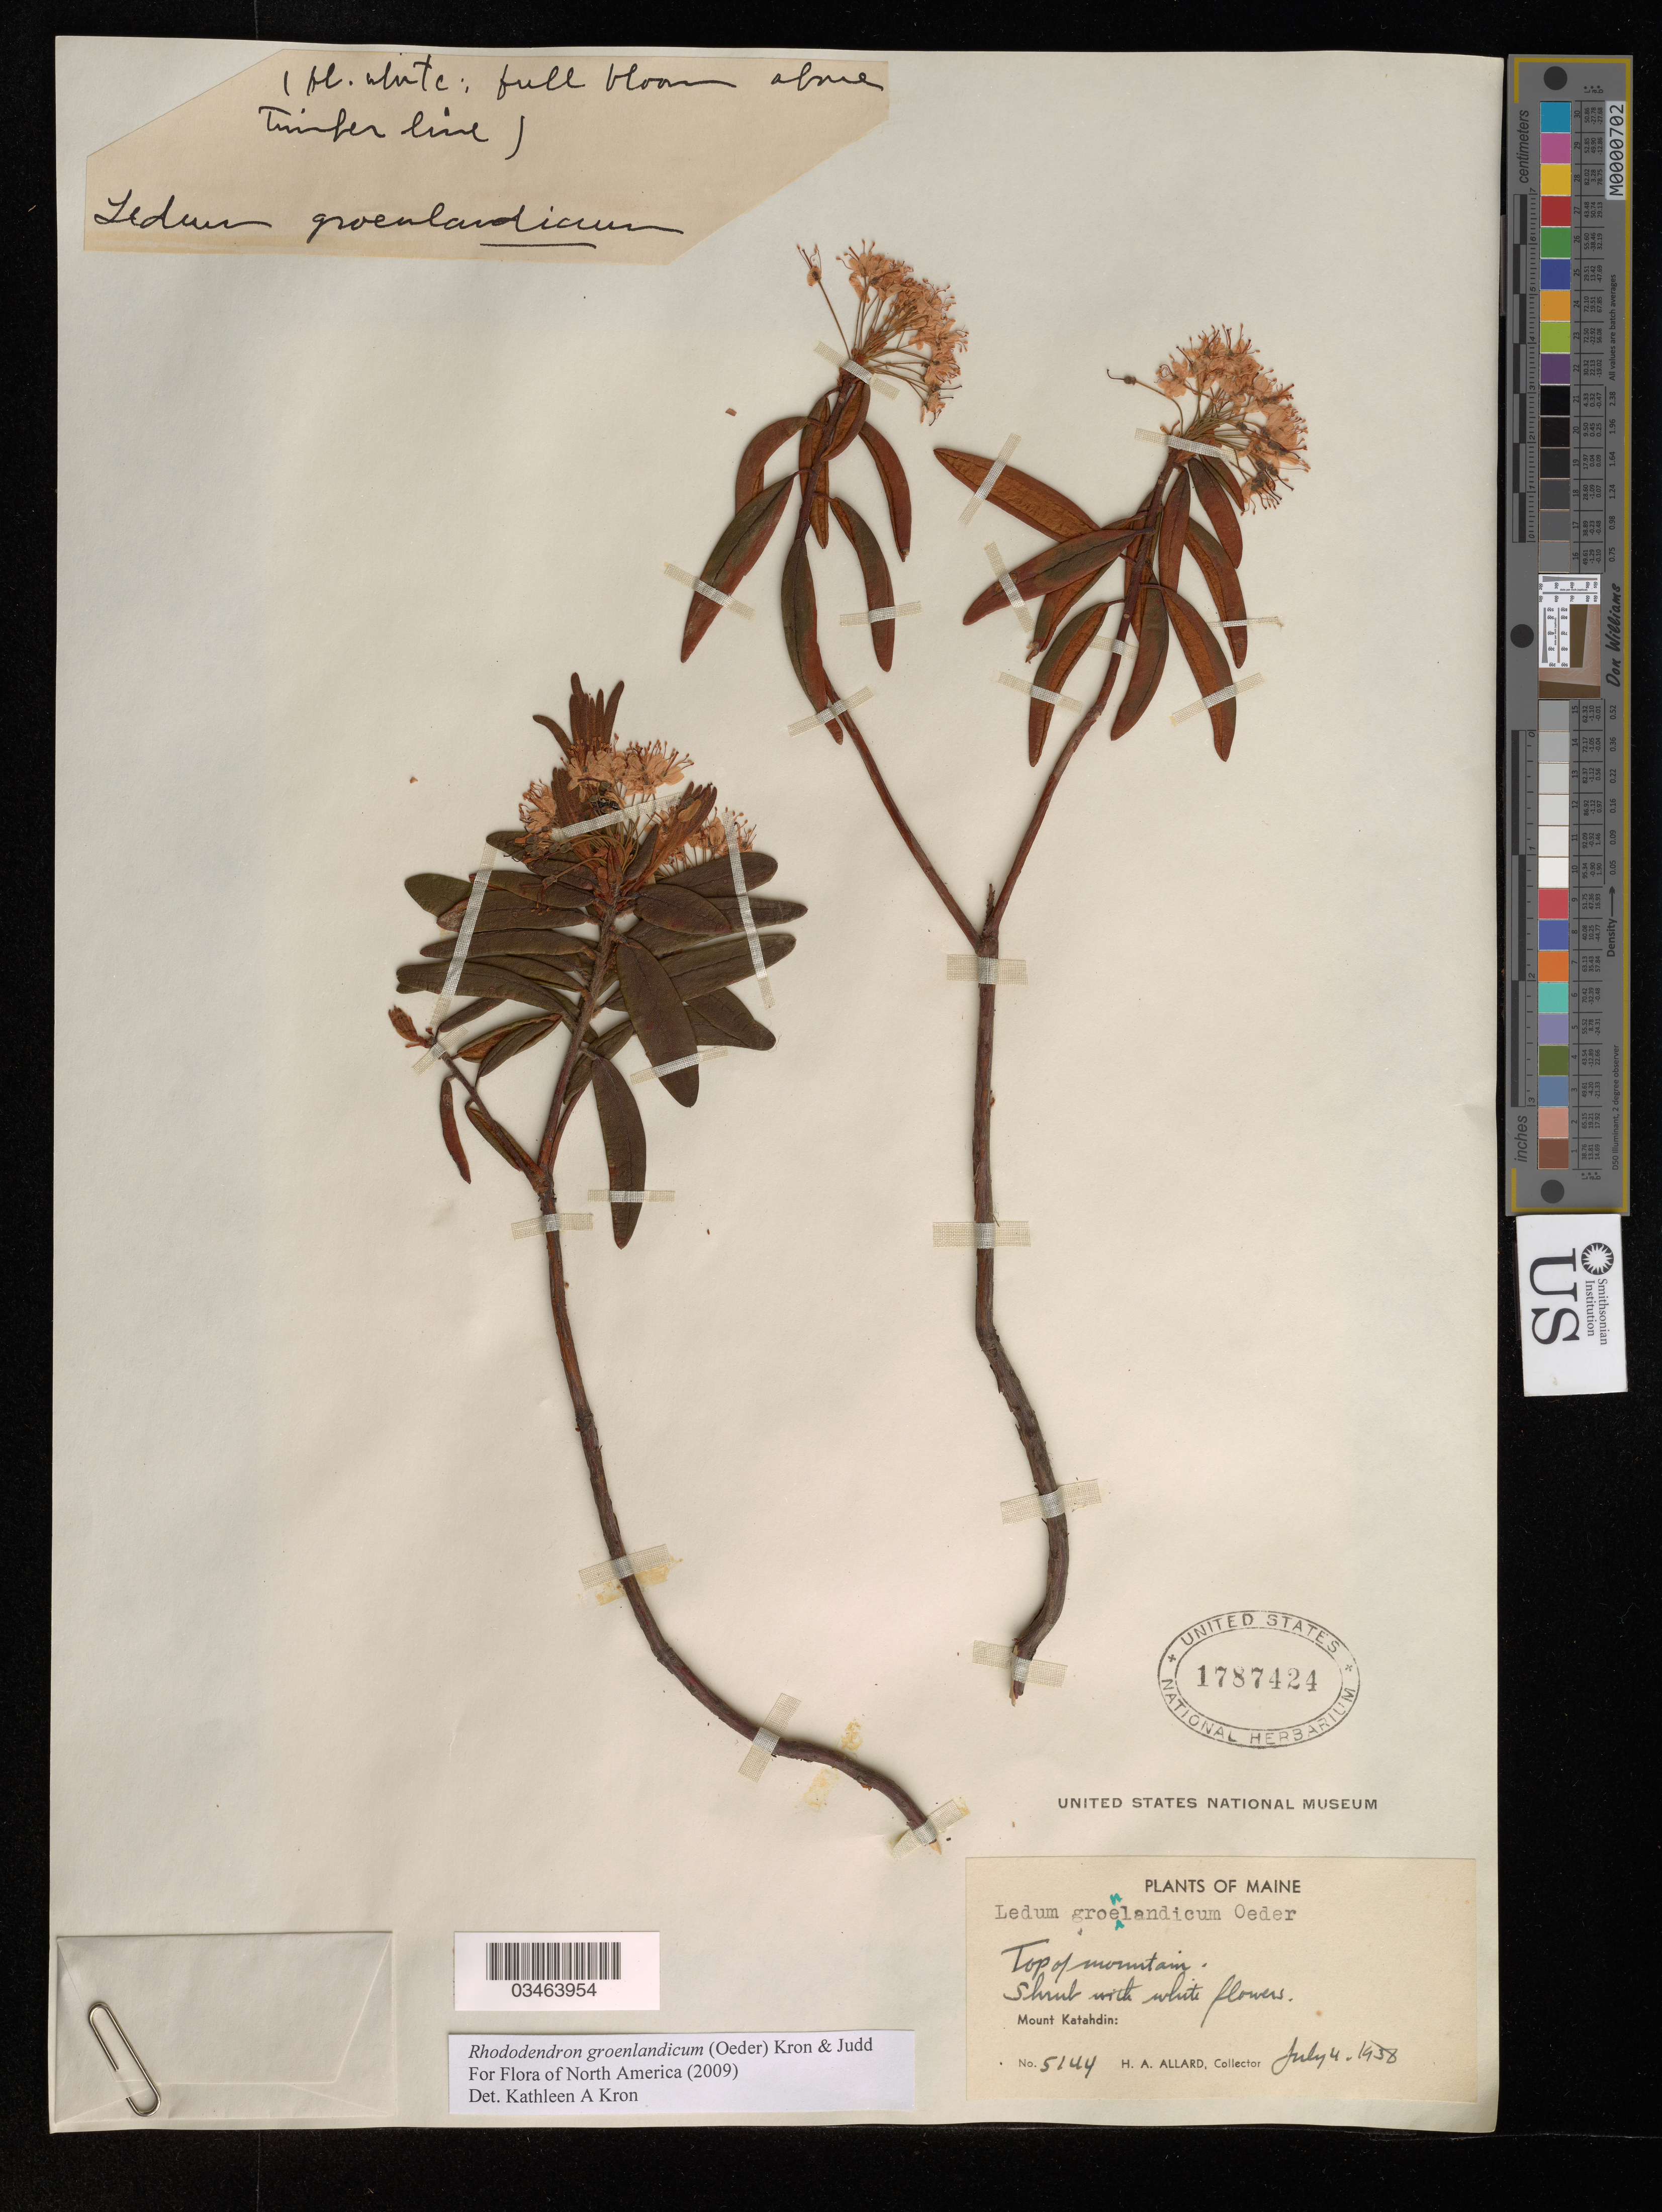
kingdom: Plantae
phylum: Tracheophyta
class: Magnoliopsida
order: Ericales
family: Ericaceae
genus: Rhododendron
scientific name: Rhododendron groenlandicum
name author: (Oeder) Kron & Judd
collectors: H. A. Allard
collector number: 5144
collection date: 1938-07-04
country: United States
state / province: Maine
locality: Top of mountain. Mount Katahdin.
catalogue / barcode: US 1787424